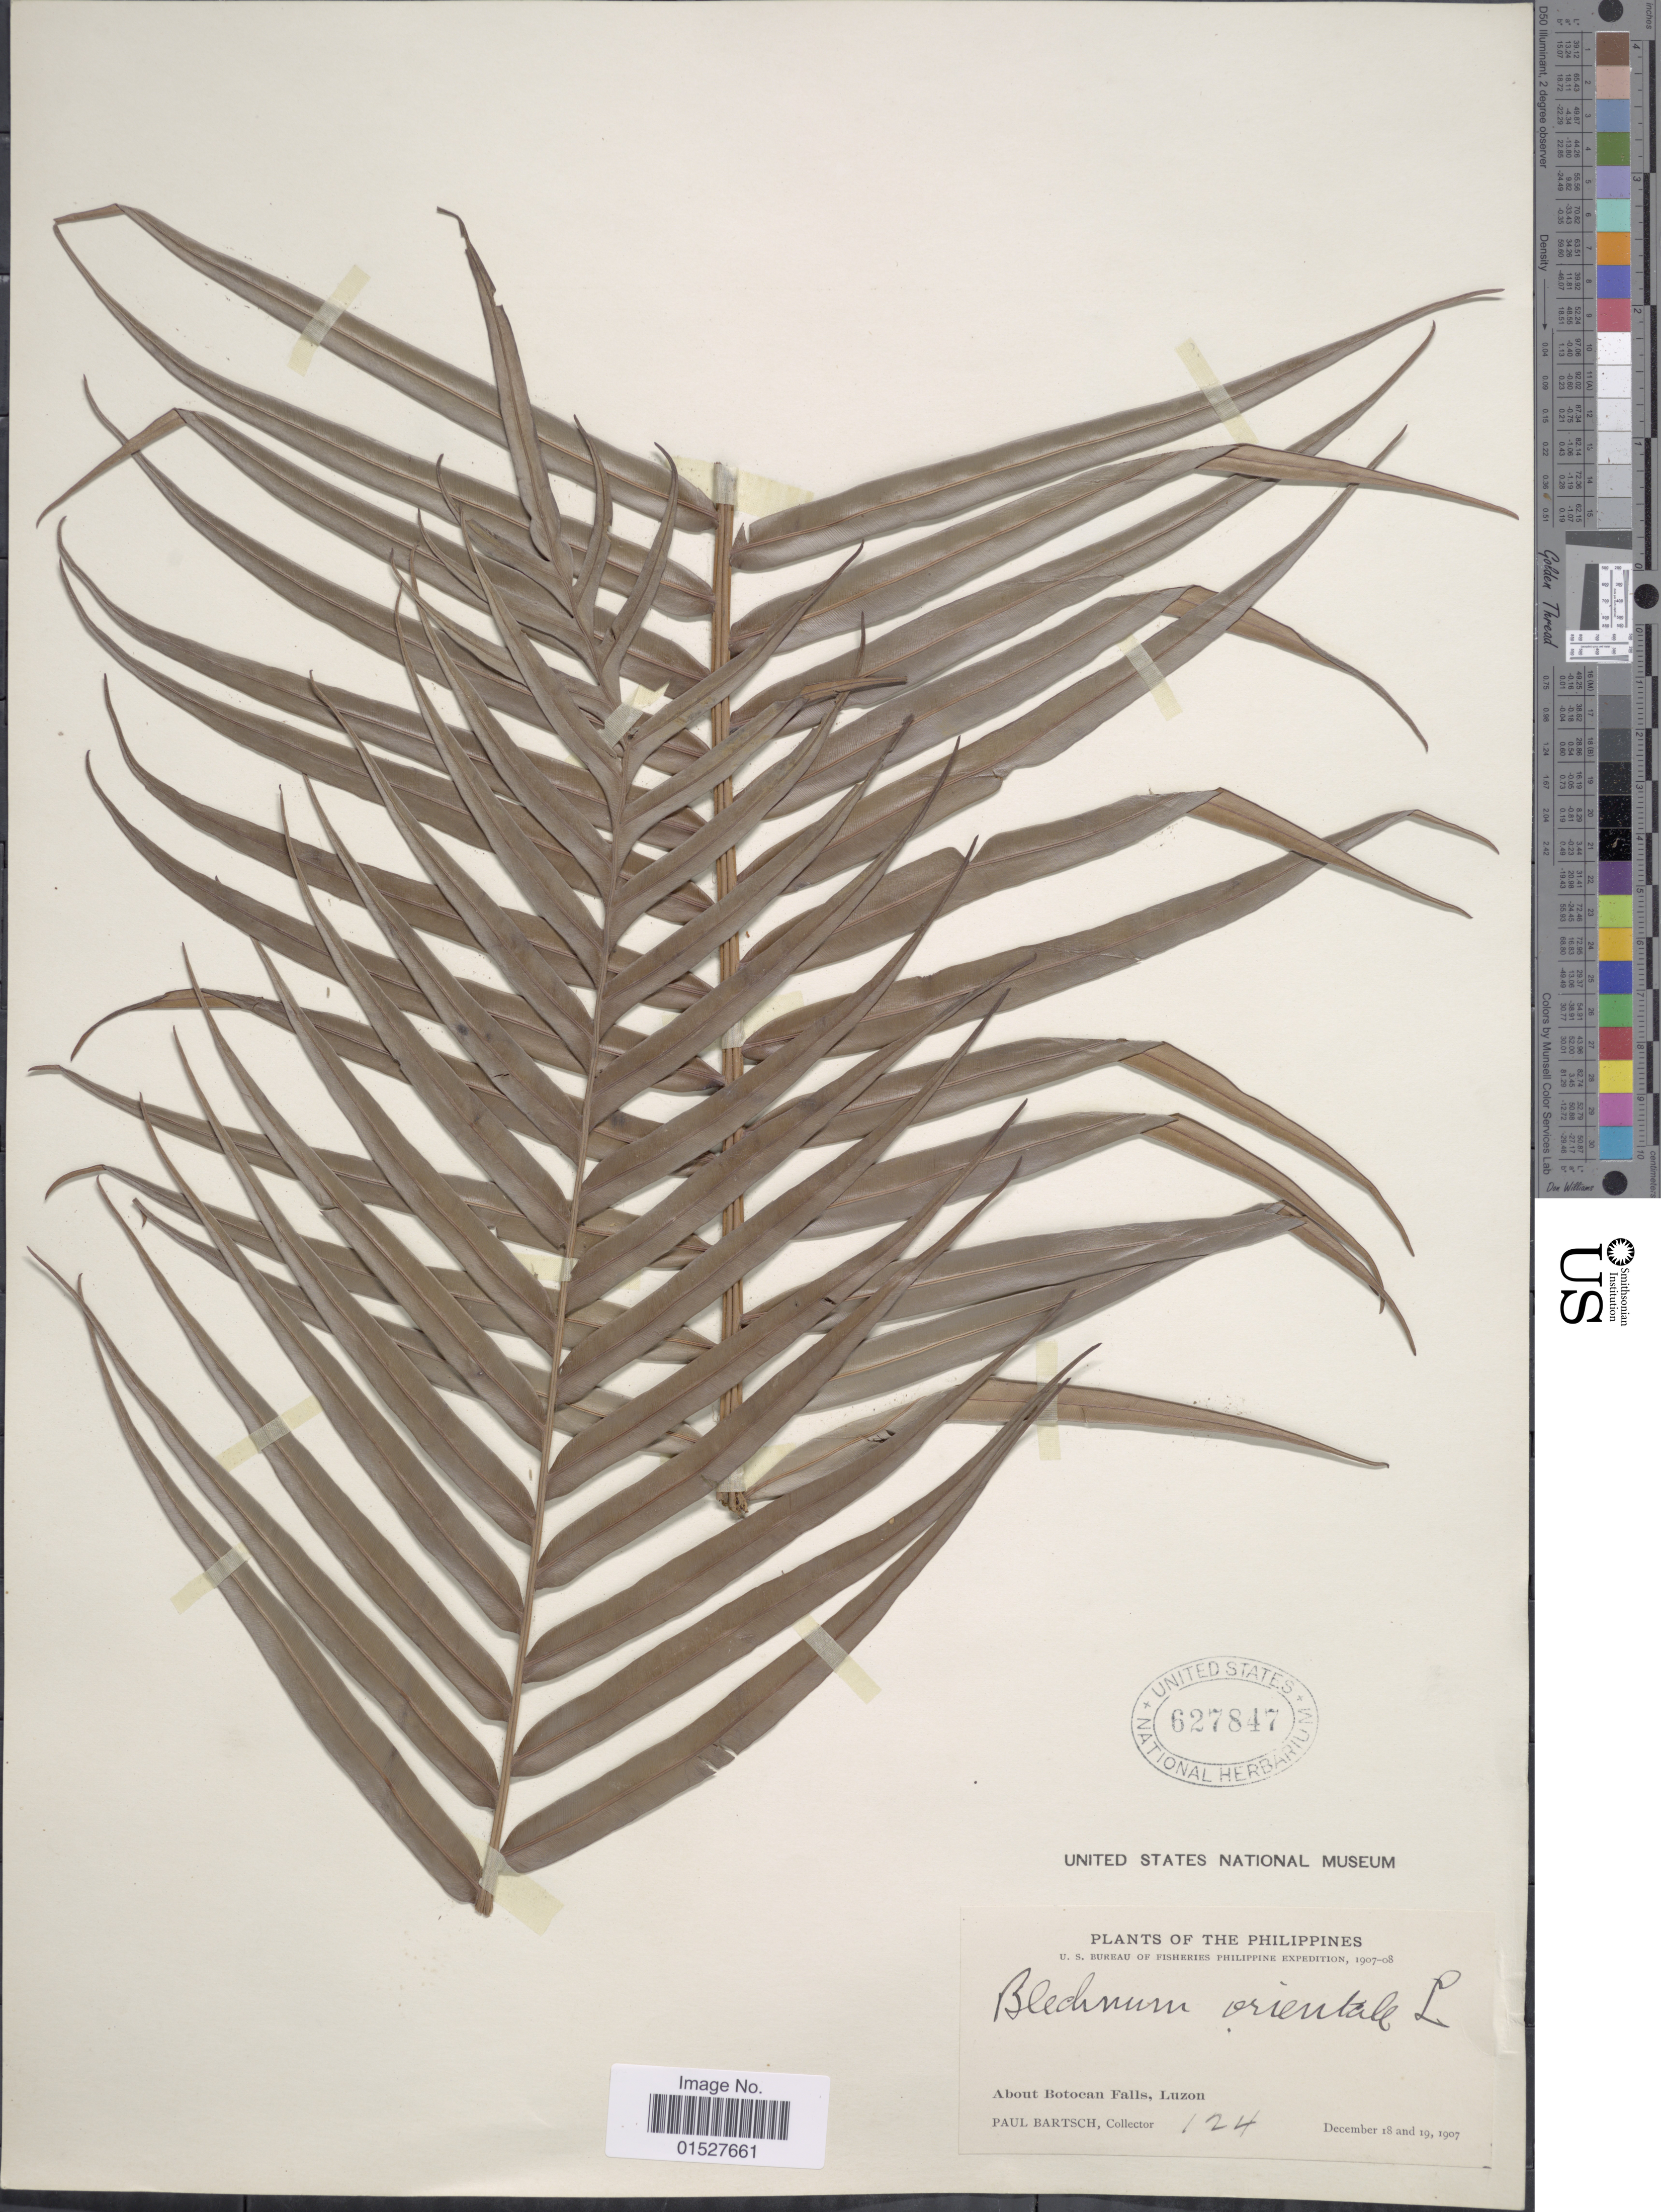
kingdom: Plantae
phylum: Tracheophyta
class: Polypodiopsida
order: Polypodiales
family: Blechnaceae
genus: Blechnum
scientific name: Blechnum orientale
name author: L.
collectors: P. Bartsch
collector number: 124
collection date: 1907-12-18/1907-12-19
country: Philippines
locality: About Botocan Falls, Luzon.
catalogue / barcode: US 627847